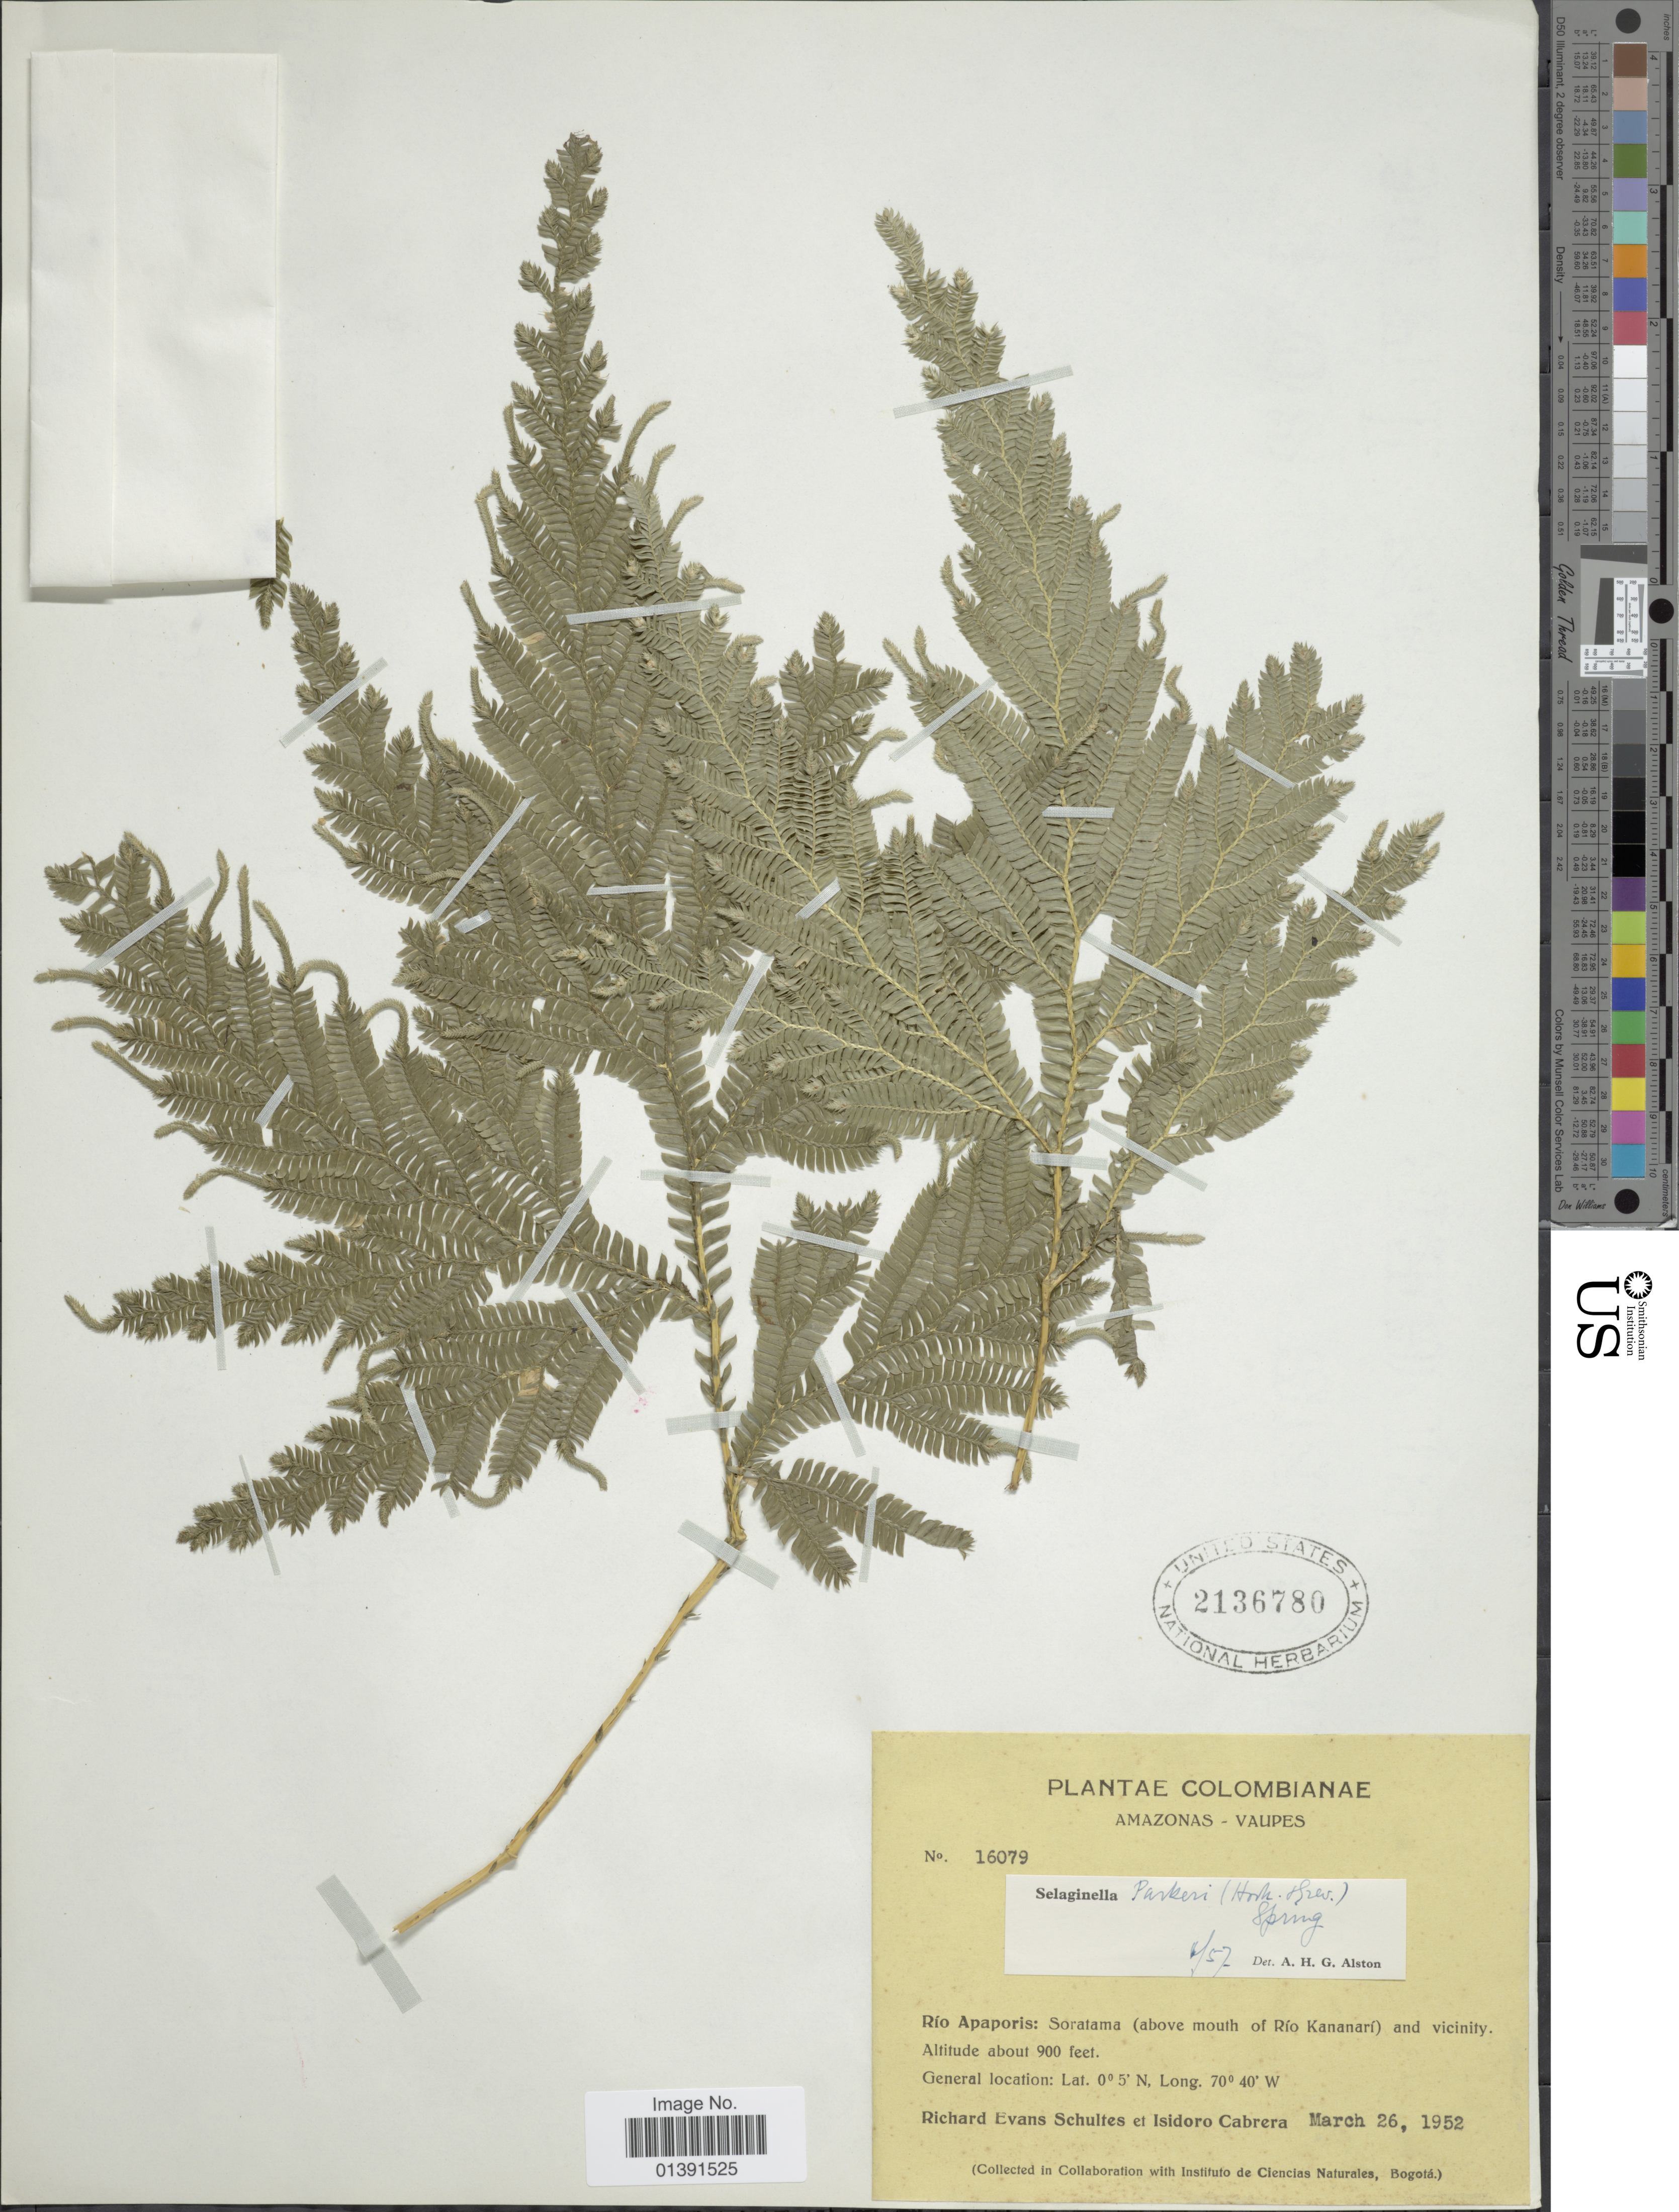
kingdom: Plantae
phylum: Tracheophyta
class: Lycopodiopsida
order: Selaginellales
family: Selaginellaceae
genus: Selaginella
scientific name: Selaginella parkeri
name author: (Hook. & Grev.) Spring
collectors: R. E. Schultes & I. Cabrera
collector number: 16079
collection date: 1952-03-26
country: Colombia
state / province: Vaupés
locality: Rio APaporis: Soratama(above mouth of Rio Kananari) and vicinity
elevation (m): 274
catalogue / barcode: US 2136780